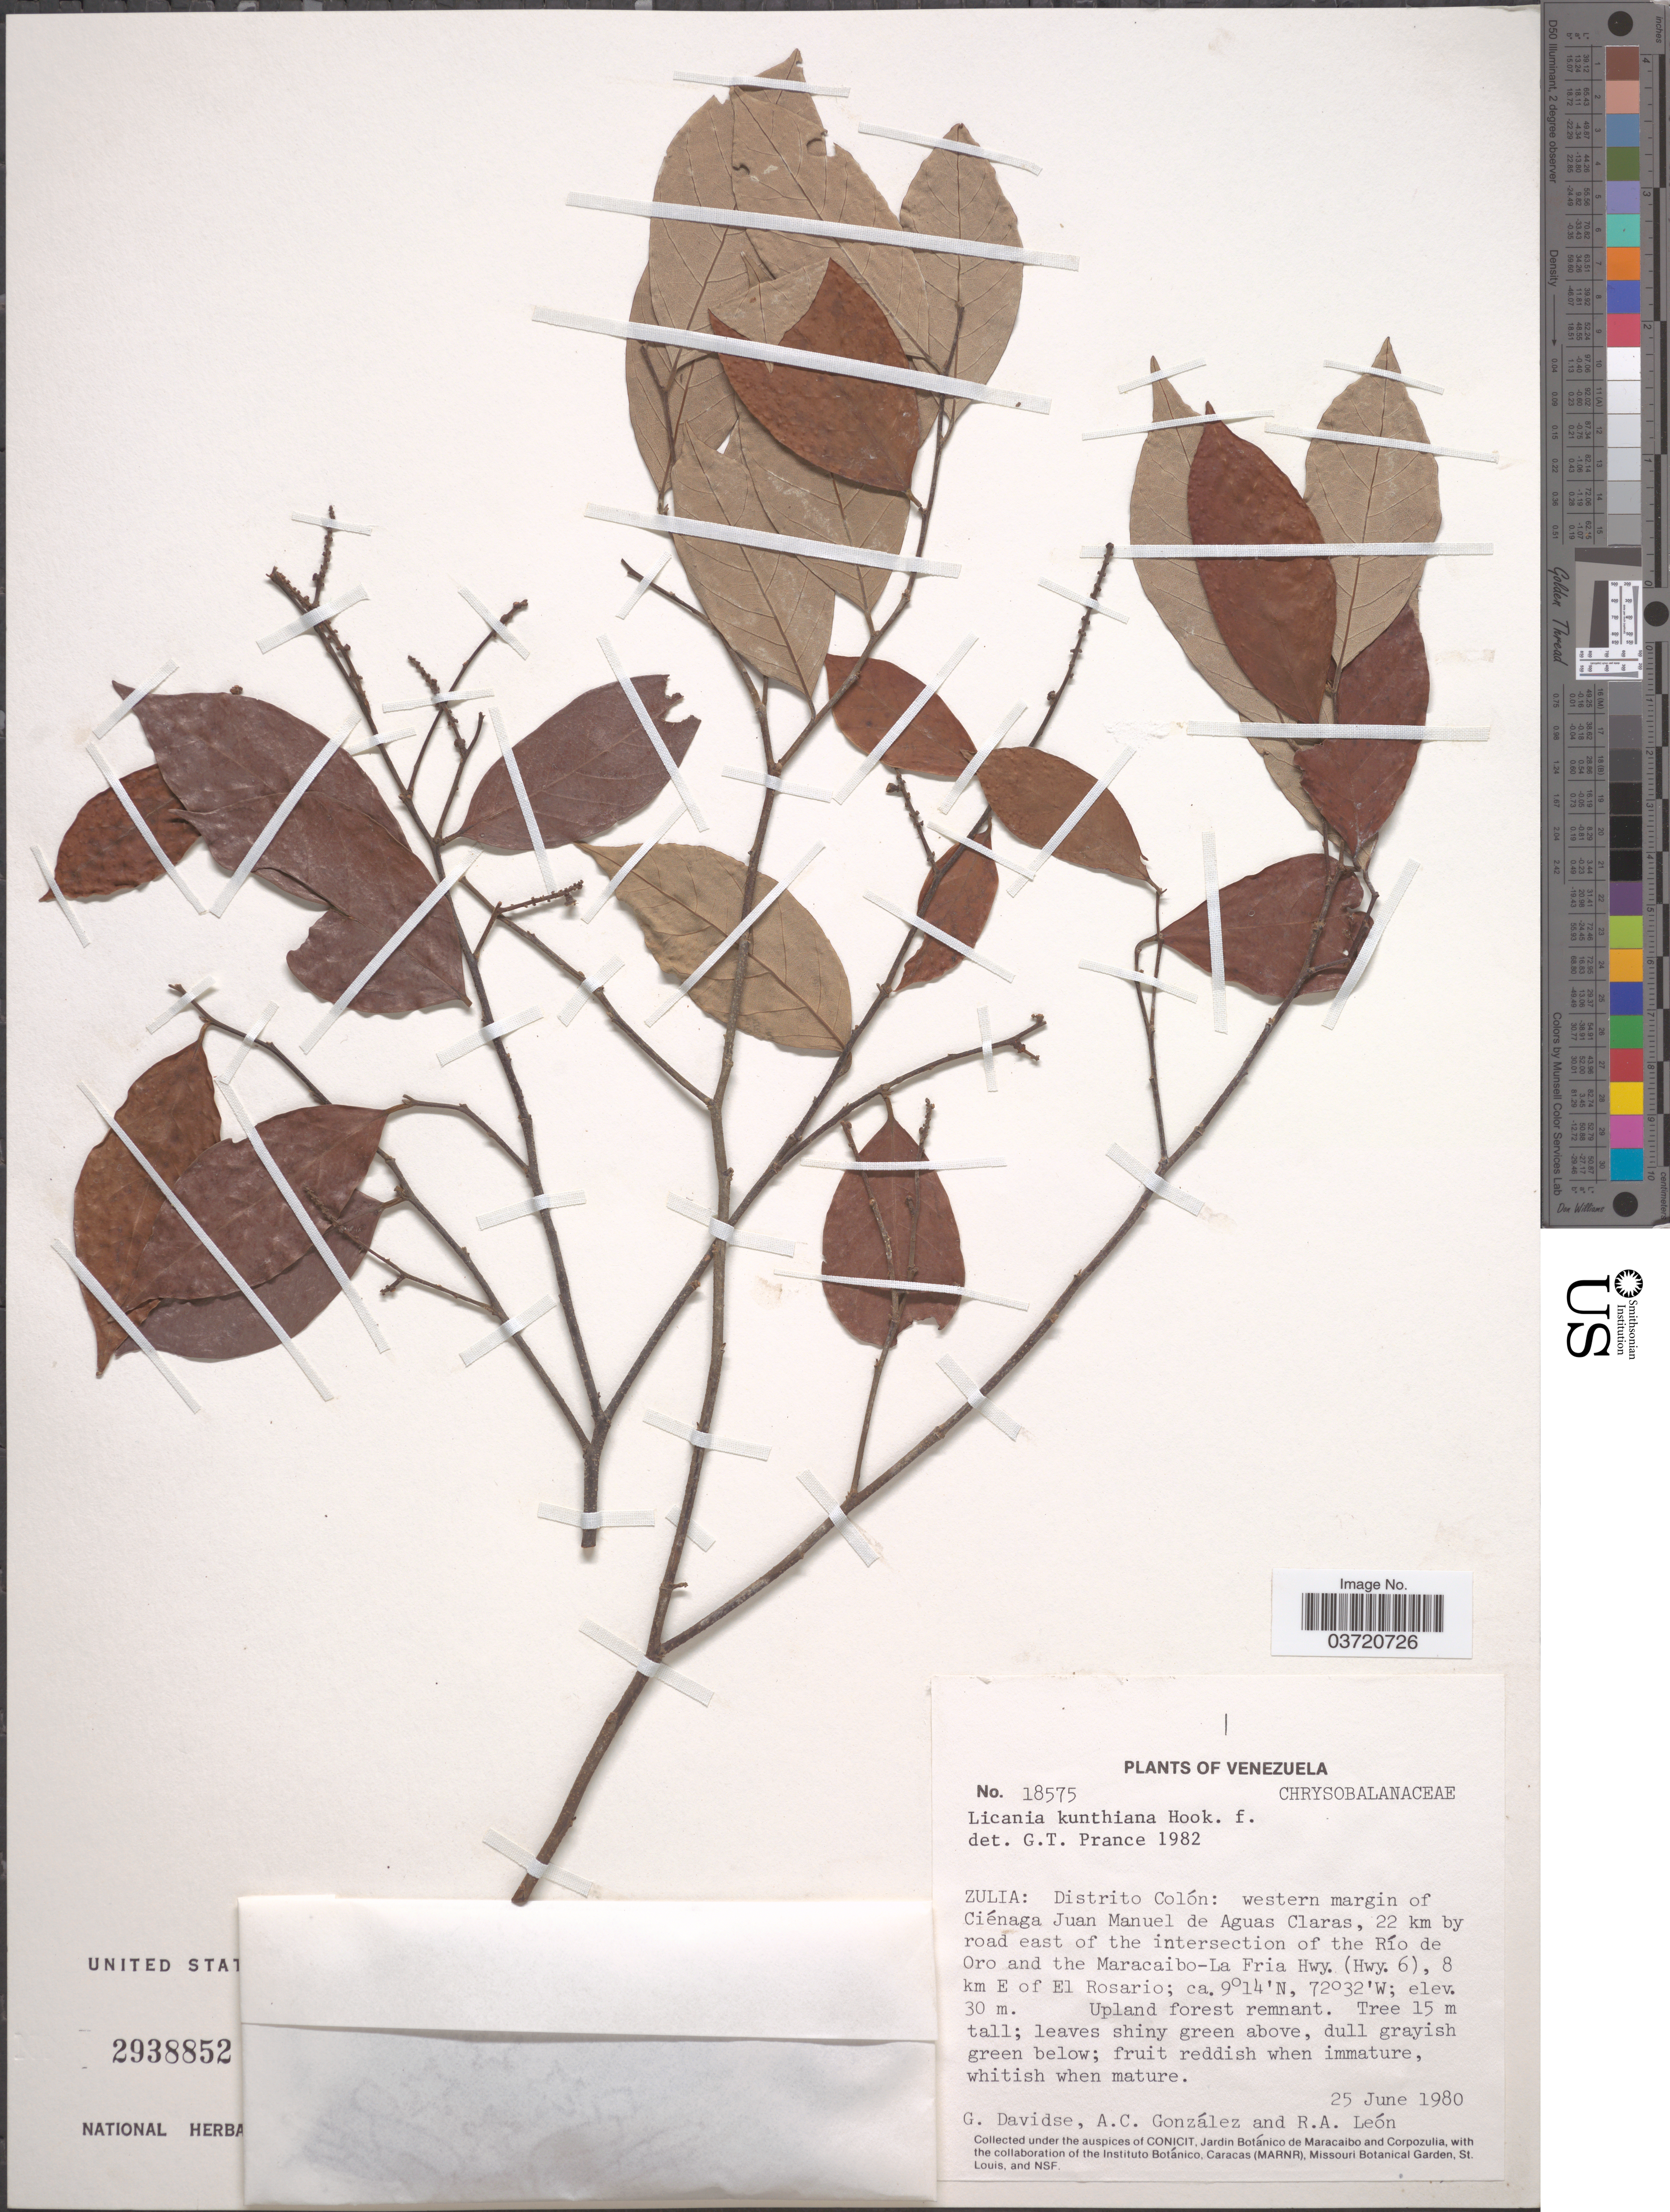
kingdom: Plantae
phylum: Tracheophyta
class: Magnoliopsida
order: Malpighiales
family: Chrysobalanaceae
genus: Licania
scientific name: Licania kunthiana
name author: Hook. f. in Mart.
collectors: G. Davidse, A. C. González & R. A. León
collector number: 18575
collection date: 1980-06-25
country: Venezuela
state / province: Zulia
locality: Distrito Colón: western margin of Ciénaga Juan Manuel de Aguas Claras, 22 km by road east of the intersection of the Río de Oro and the Maracaibo-La Fria Hwy. (Hwy. 6), 8 km E of El Rosario.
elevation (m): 30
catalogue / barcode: US 2938852